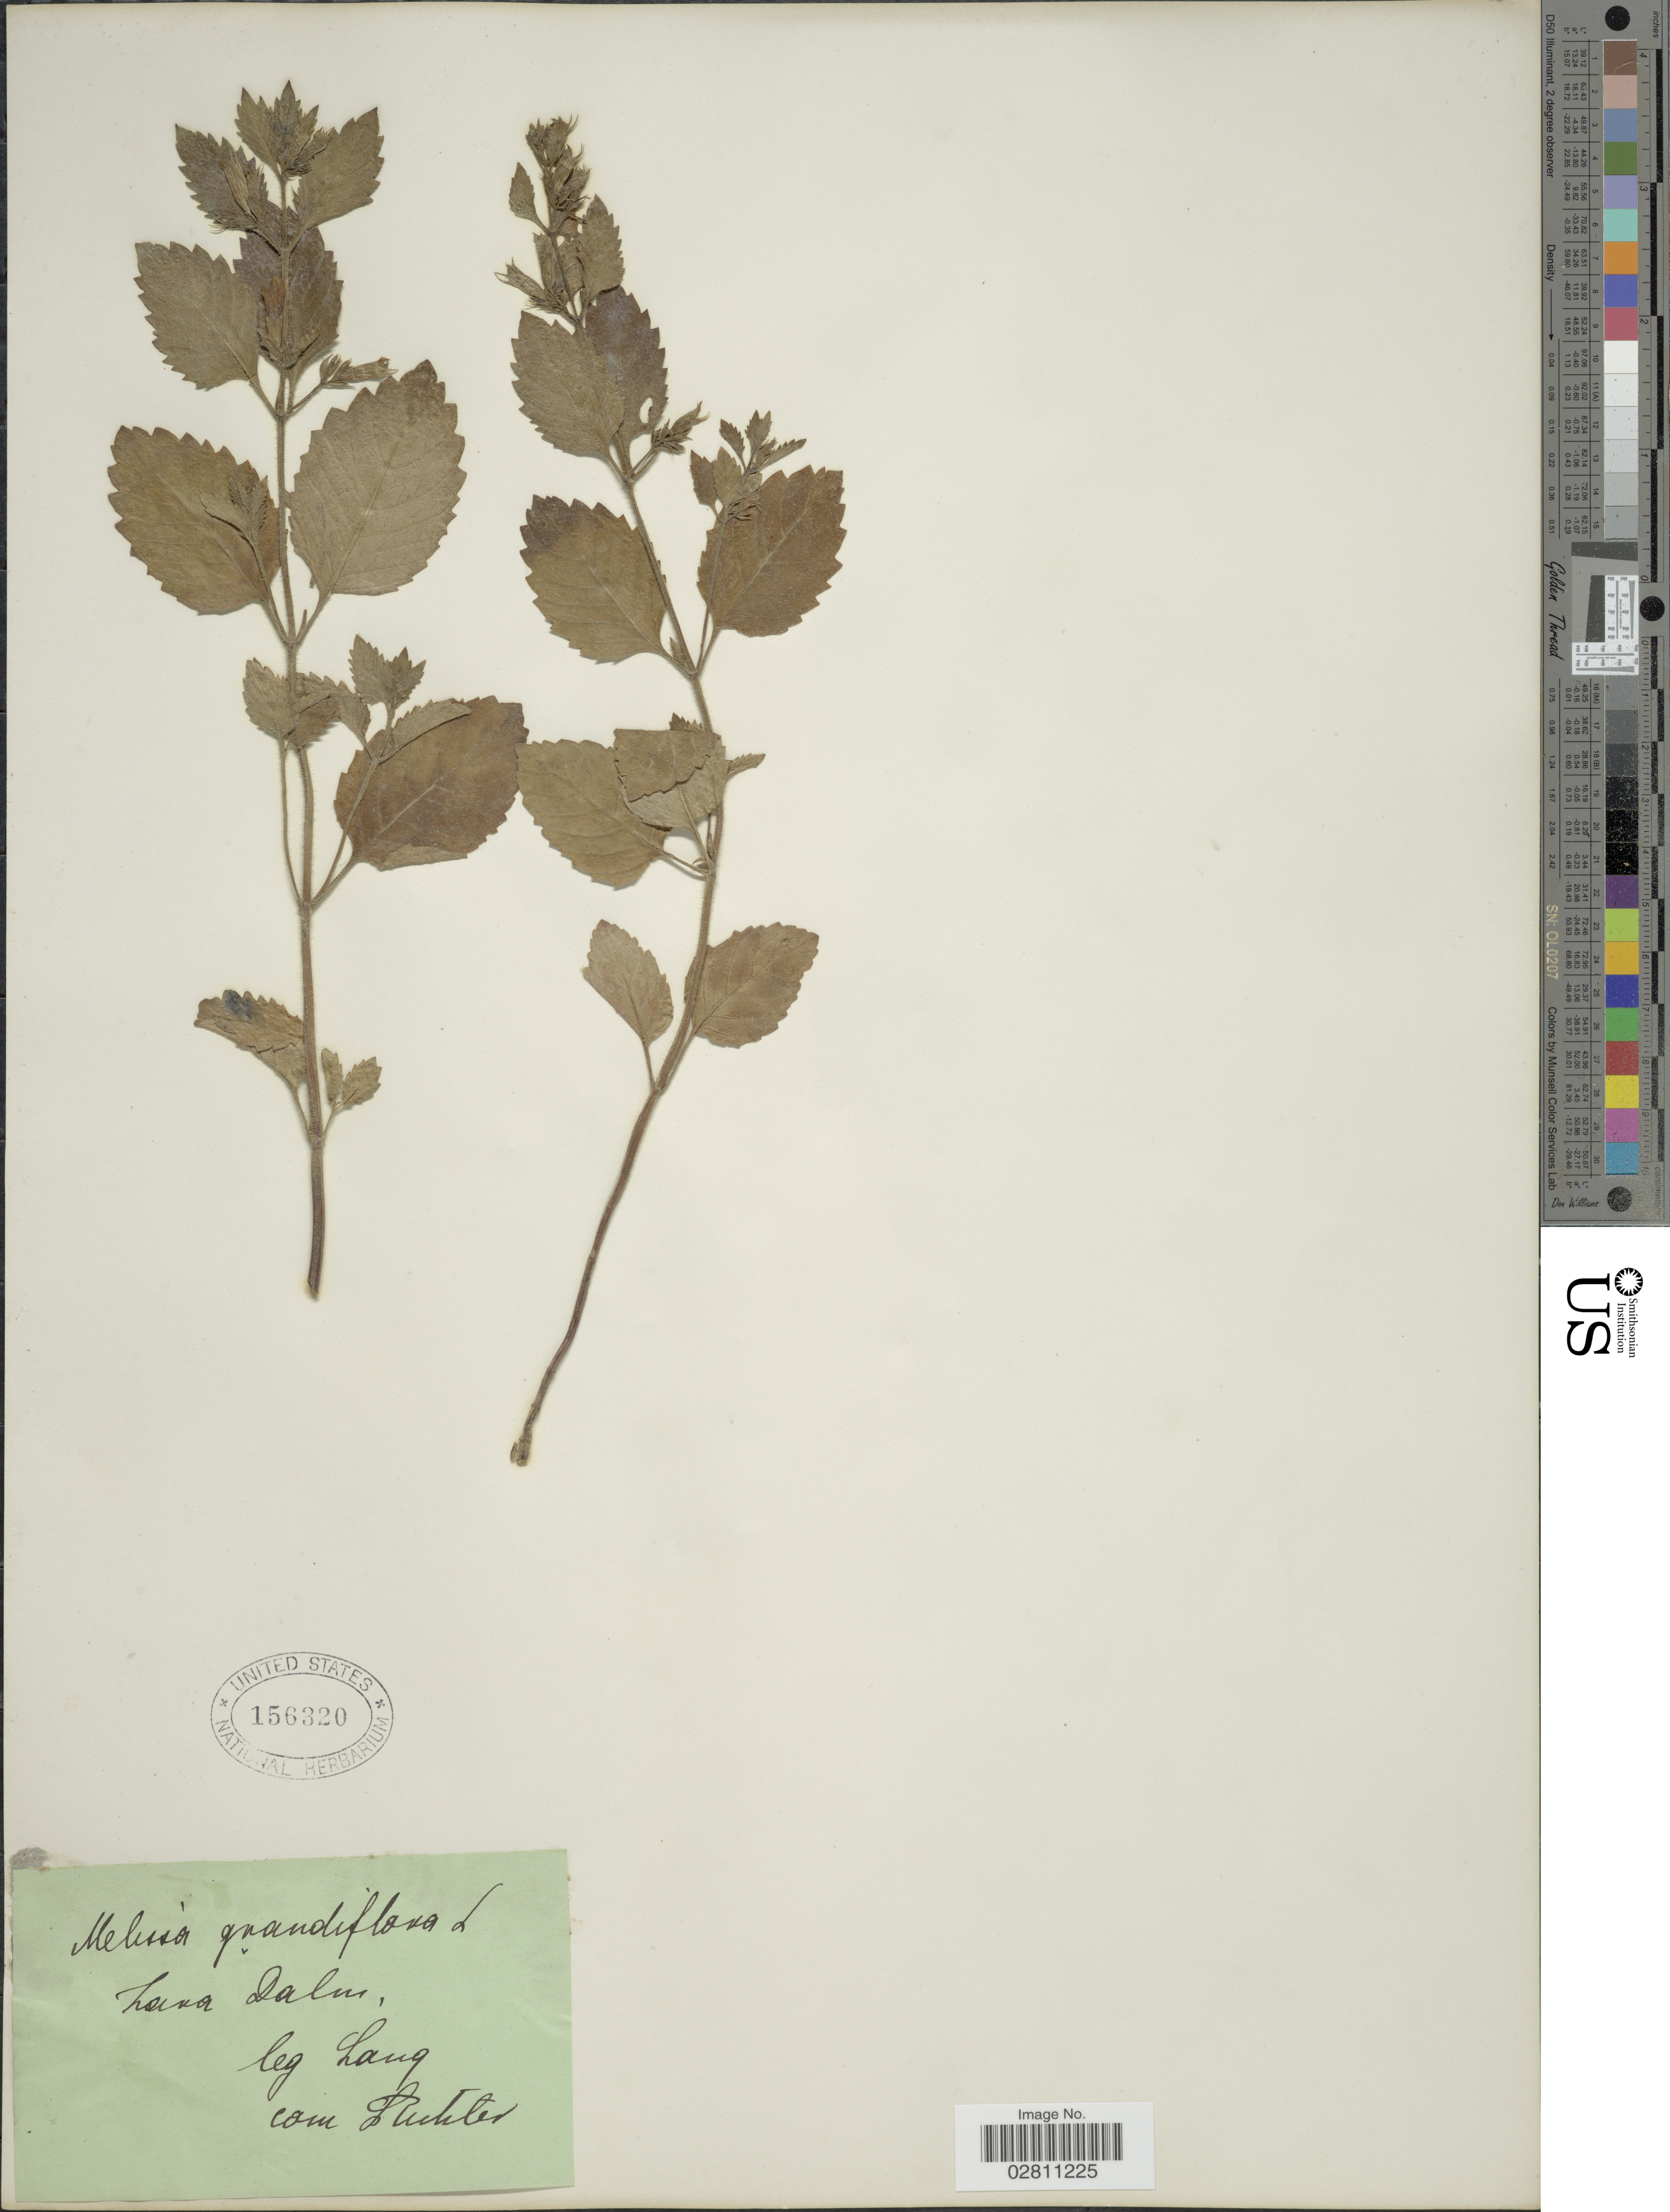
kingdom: Plantae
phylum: Tracheophyta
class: Magnoliopsida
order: Lamiales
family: Lamiaceae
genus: Clinopodium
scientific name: Clinopodium grandiflorum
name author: (L.) Kuntze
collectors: -- Lang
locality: Lana [interpreted] Dalus [interpreted].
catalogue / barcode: US 156320